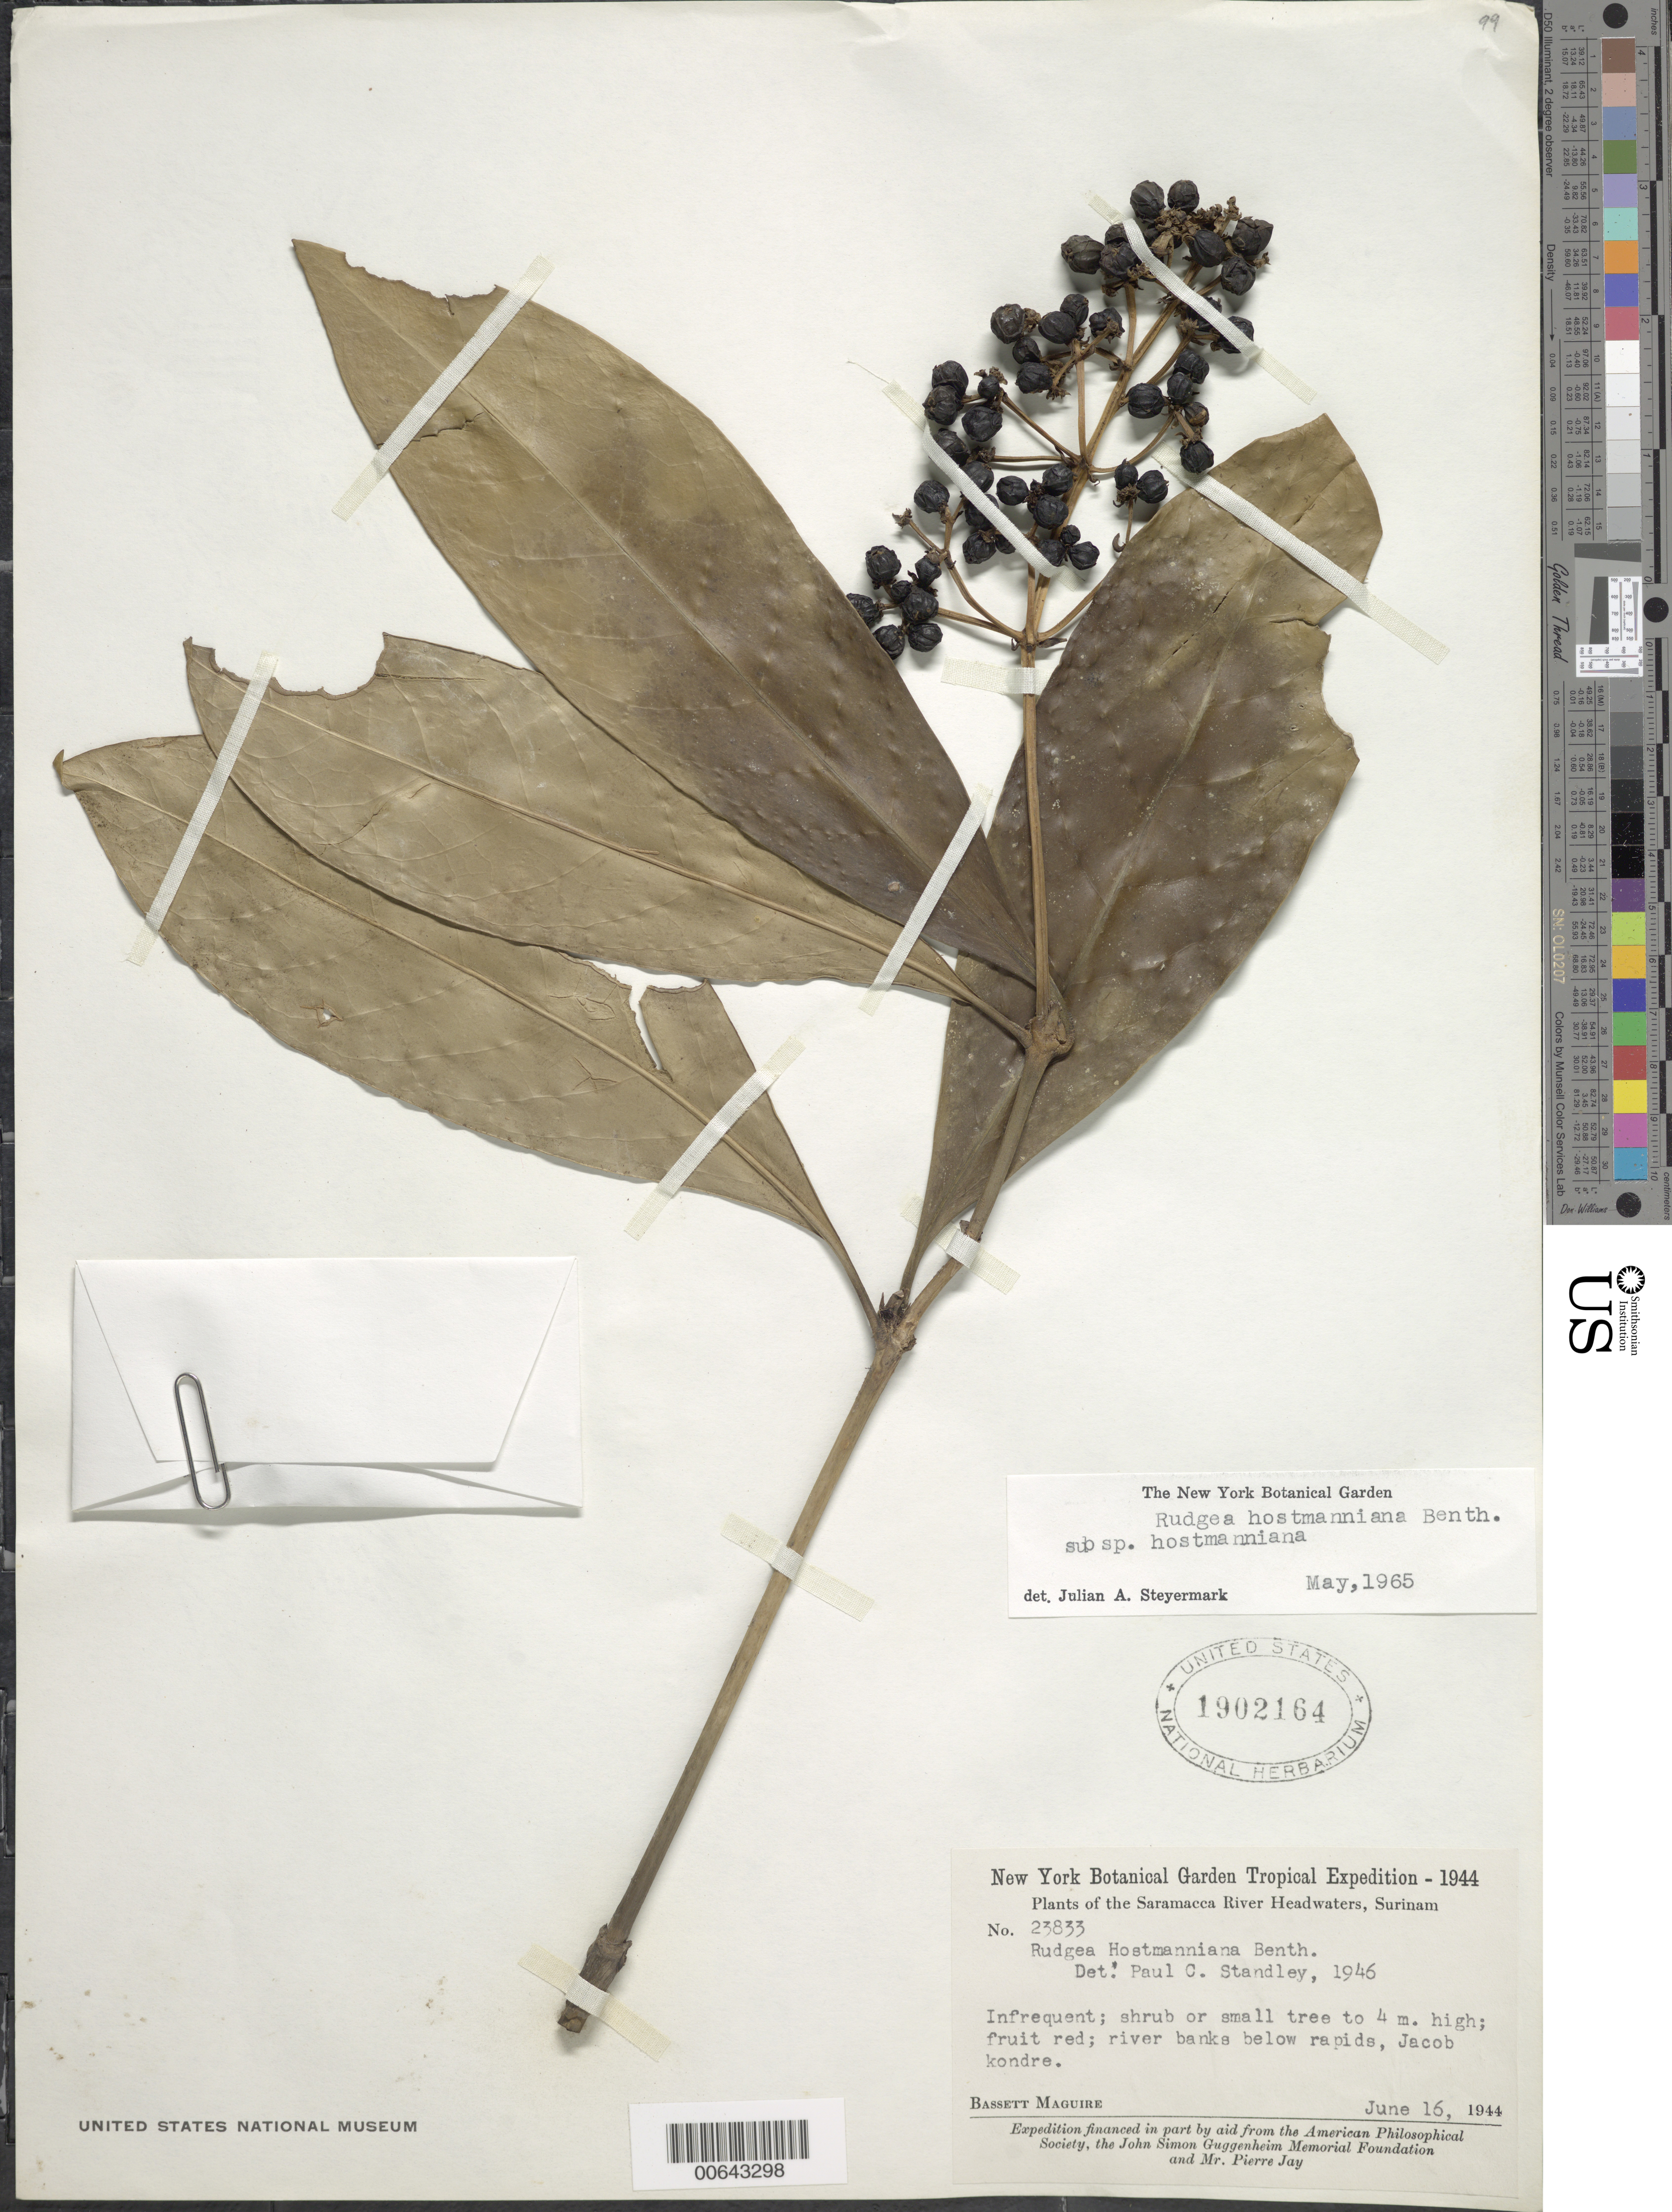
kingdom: Plantae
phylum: Tracheophyta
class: Magnoliopsida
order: Gentianales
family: Rubiaceae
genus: Rudgea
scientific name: Rudgea hostmanniana subsp. hostmanniana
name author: Benth.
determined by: Steyermark, Julian A., (VEN)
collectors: B. Maguire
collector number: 23833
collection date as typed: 16-Jun-44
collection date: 1944-06-16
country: Suriname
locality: Jacob Kondre village, Saramacca River headwaters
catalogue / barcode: US 1902164